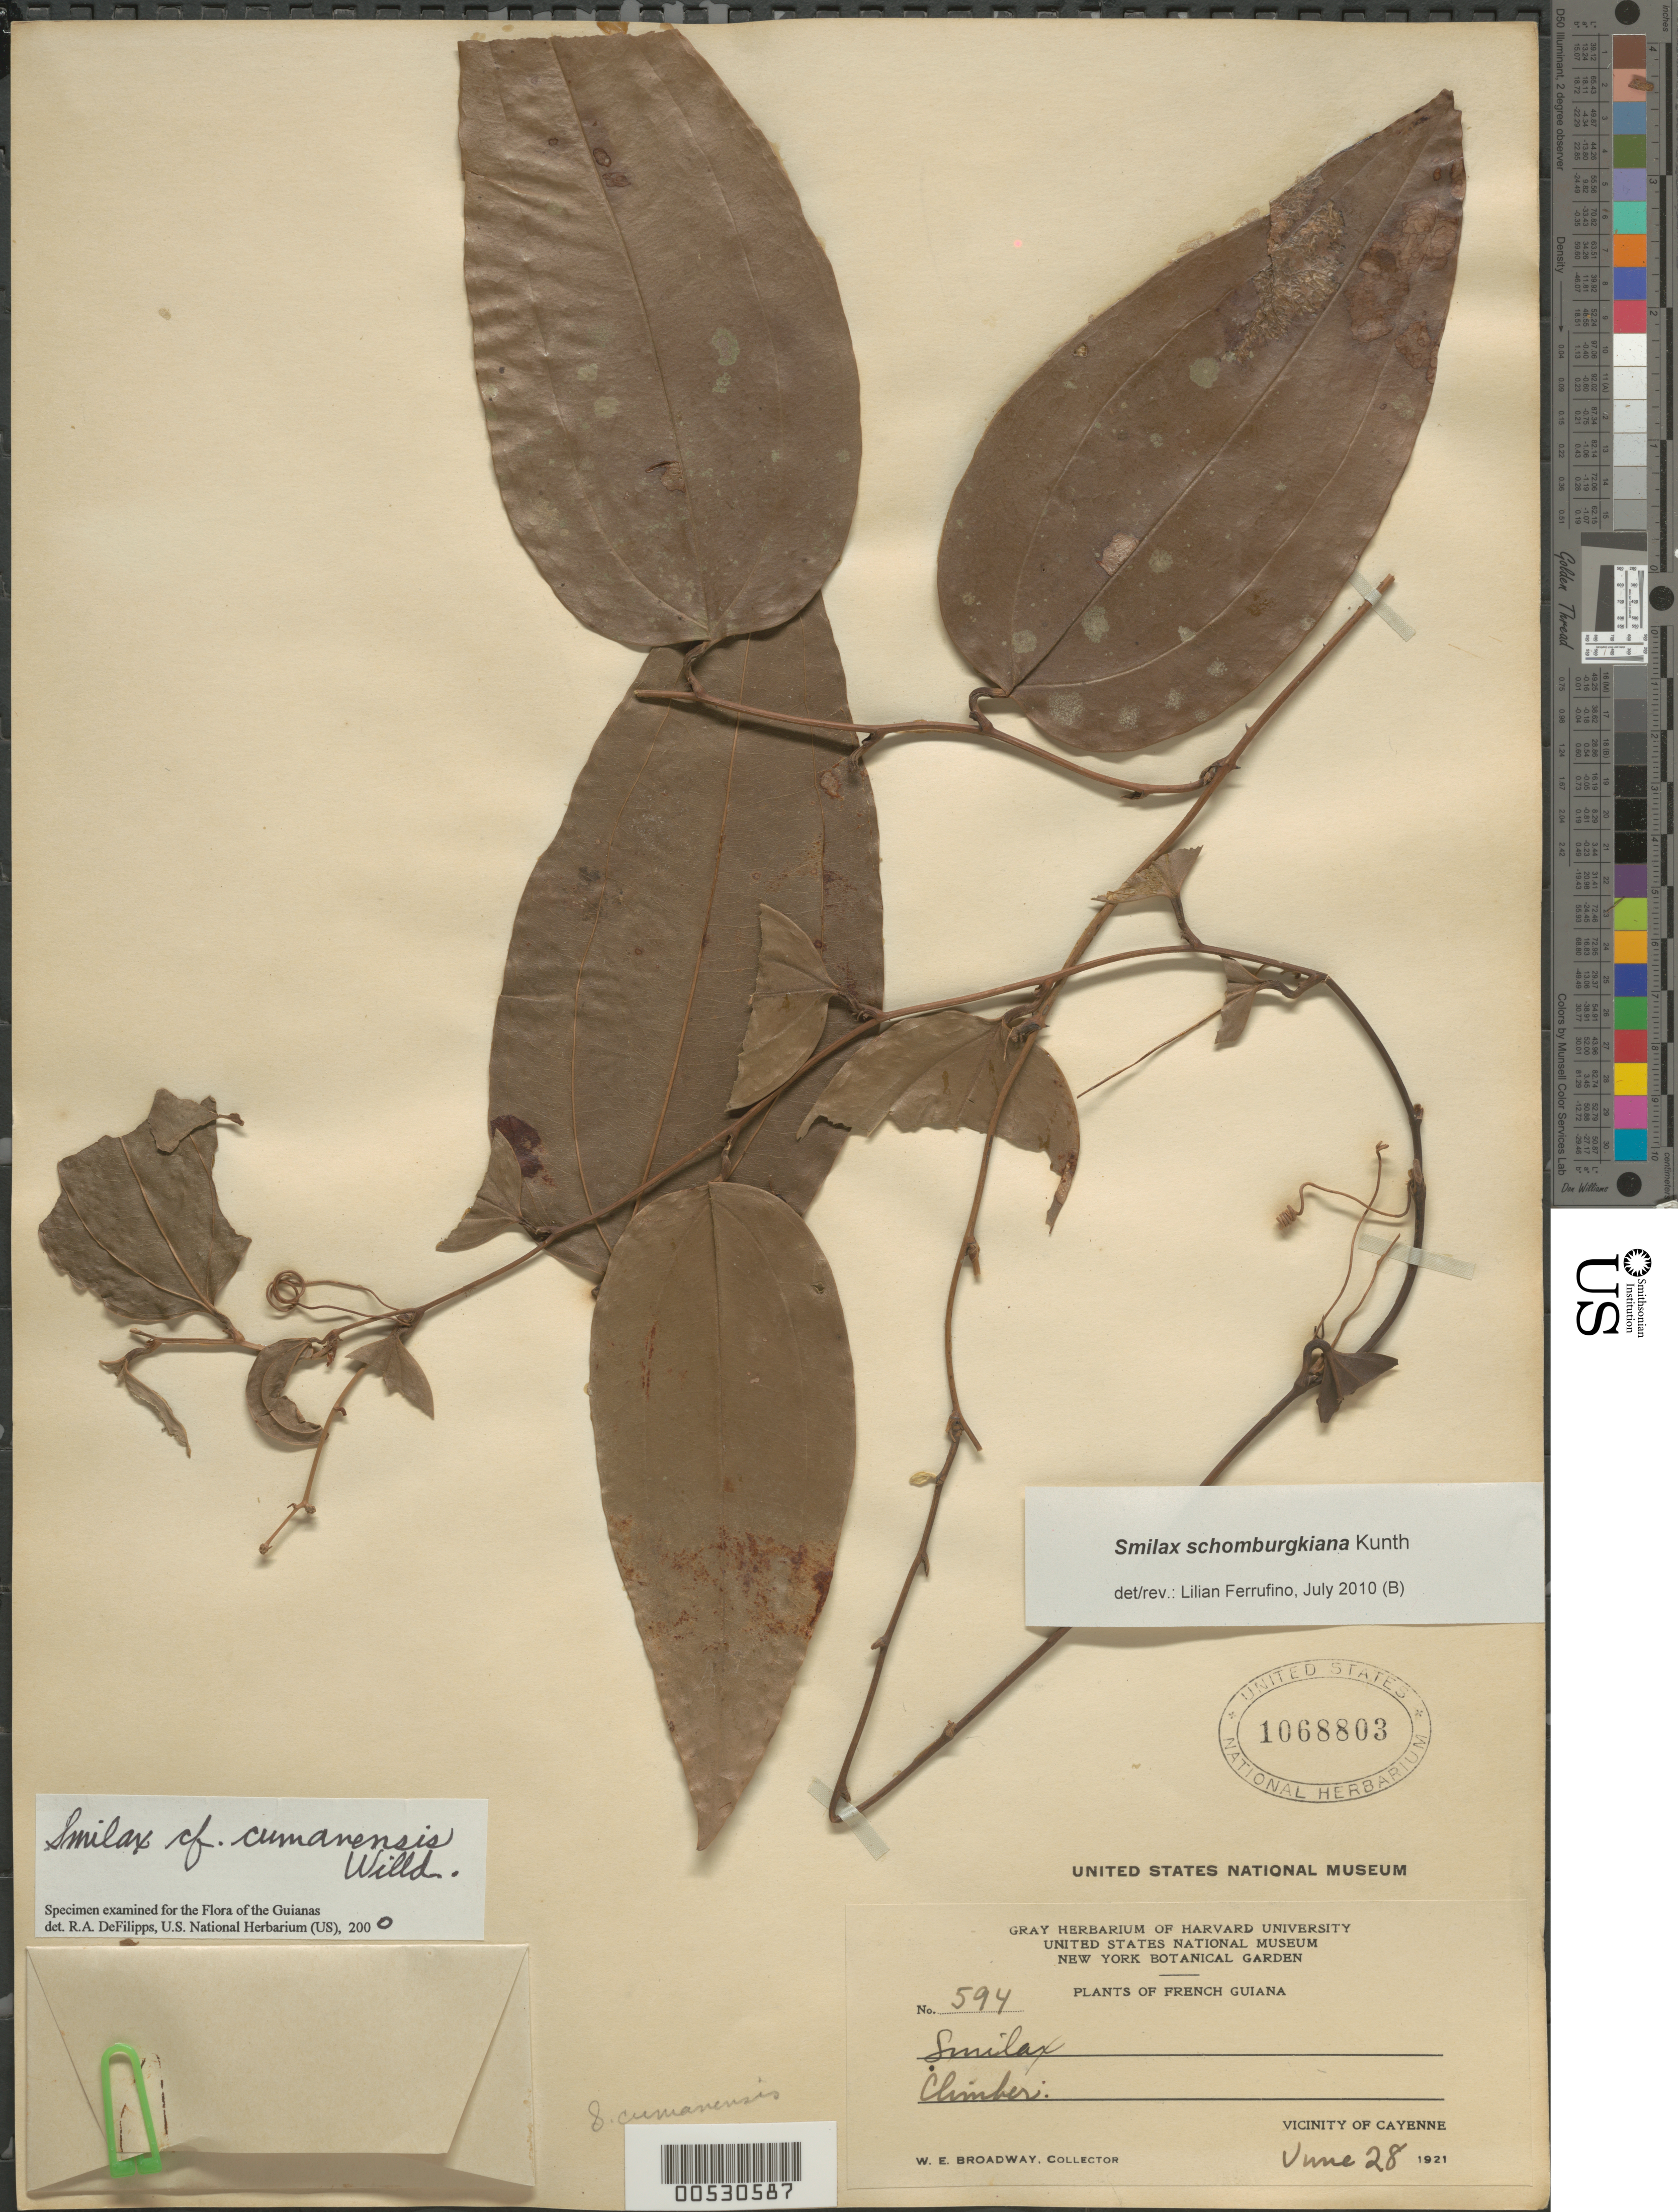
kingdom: Plantae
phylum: Tracheophyta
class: Liliopsida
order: Liliales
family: Smilacaceae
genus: Smilax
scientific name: Smilax schomburgkiana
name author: Kunth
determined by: Ferrufino, L., (USJ), Herbario Universidad de Costa Rica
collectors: W. E. Broadway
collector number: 594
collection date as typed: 28-Jun-21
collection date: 1921-06-28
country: French Guiana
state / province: Cayenne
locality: Cayenne, vic.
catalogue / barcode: US 1068803